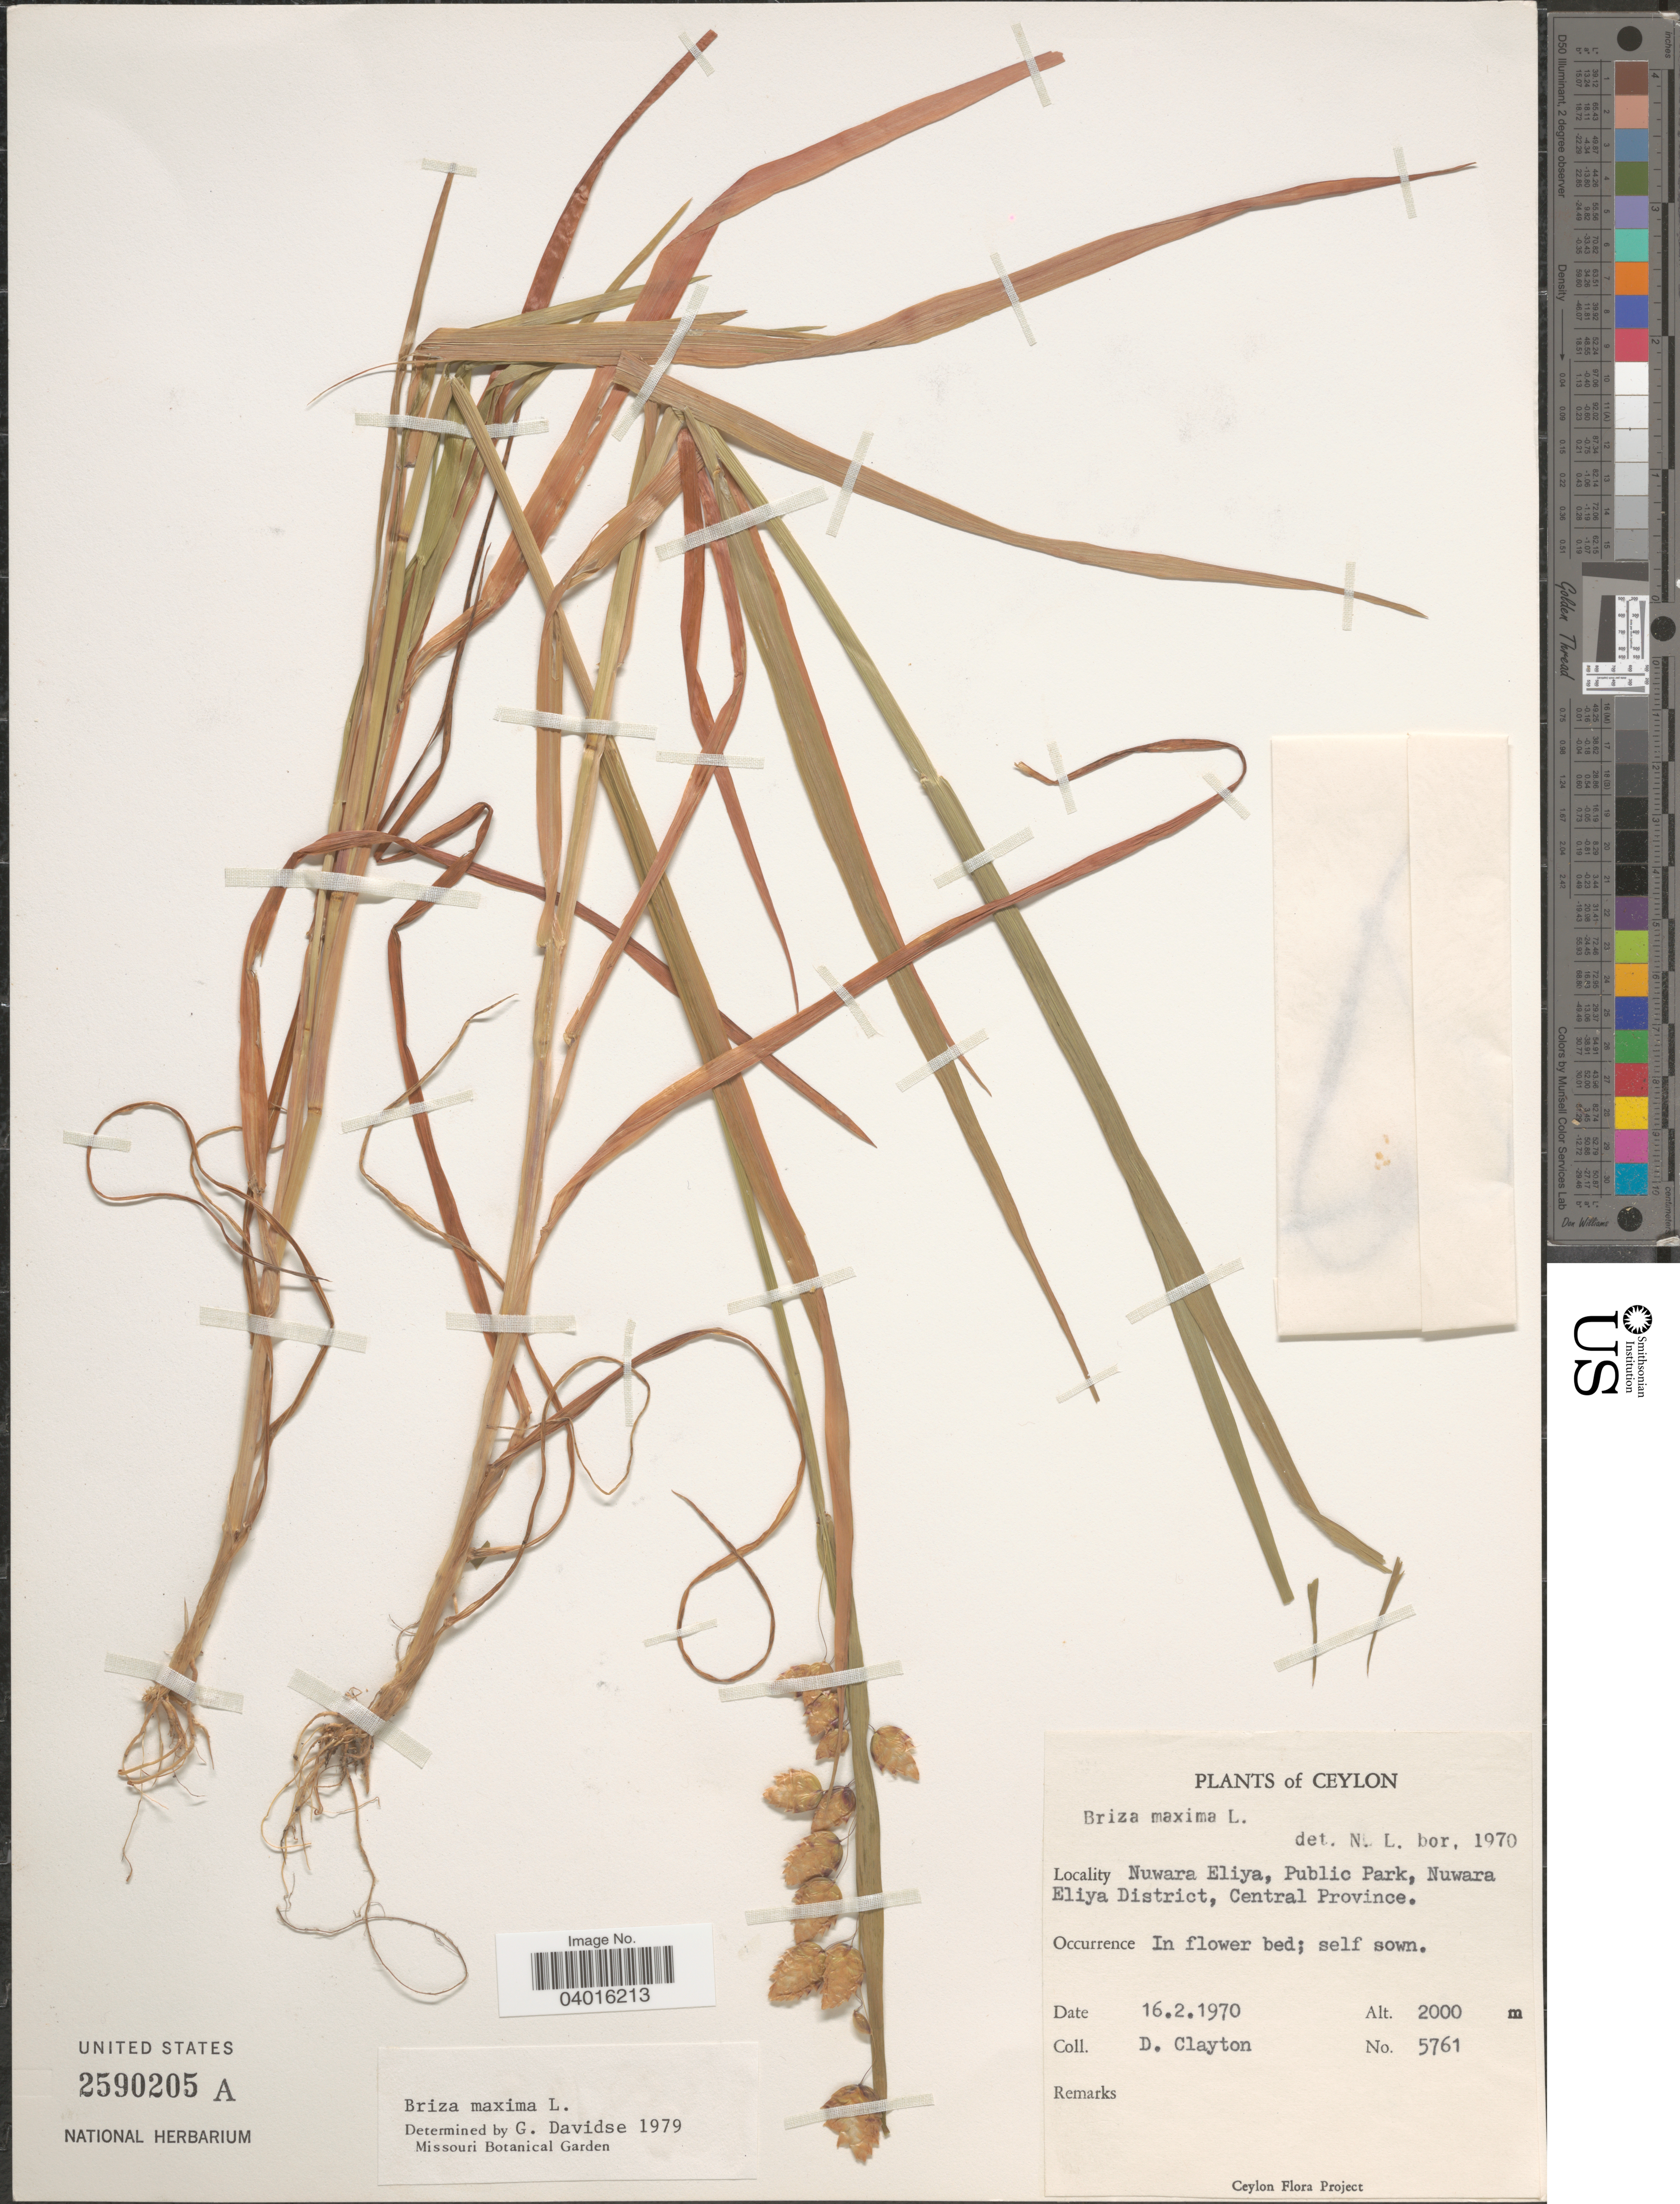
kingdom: Plantae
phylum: Tracheophyta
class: Liliopsida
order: Poales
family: Poaceae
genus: Briza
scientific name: Briza maxima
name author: L.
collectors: D. Clayton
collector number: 5761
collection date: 1970-02-16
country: Sri Lanka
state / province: Central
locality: Ceylon. Nuwara Eliya, Public Park, Nuwara Eliya District.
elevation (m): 2000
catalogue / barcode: US 2590205A